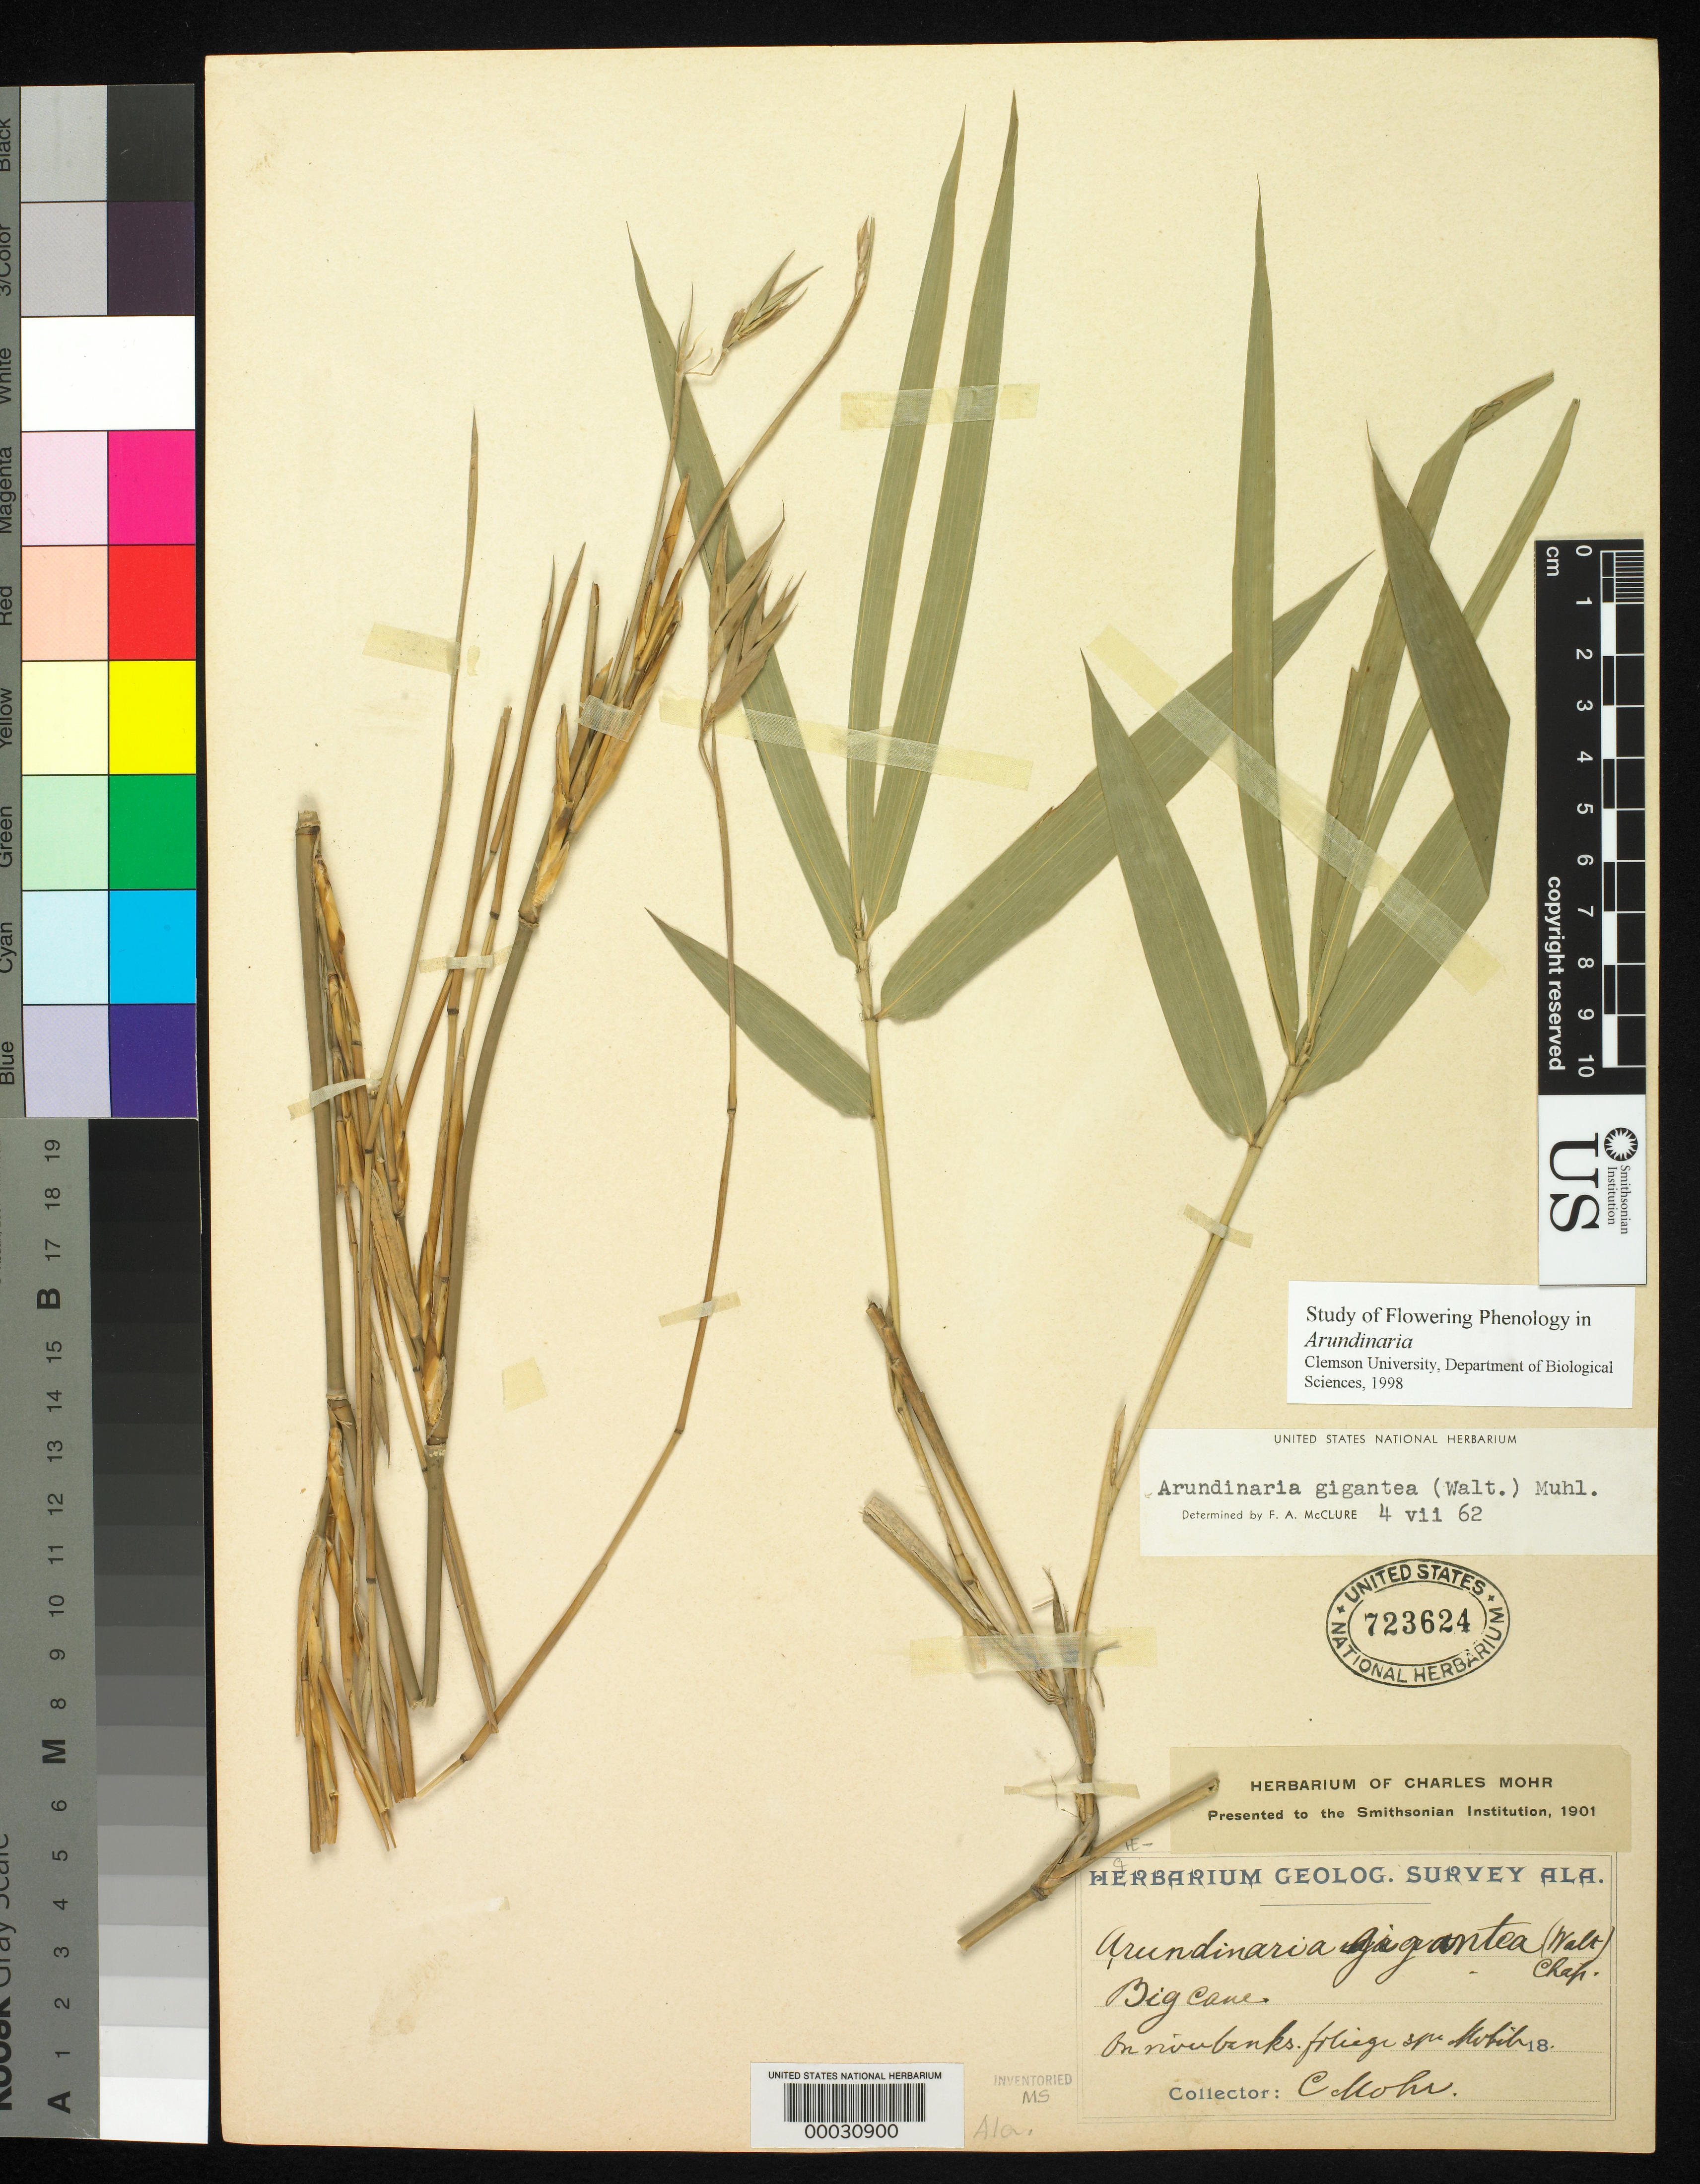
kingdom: Plantae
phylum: Tracheophyta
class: Liliopsida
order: Poales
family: Poaceae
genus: Arundinaria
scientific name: Arundinaria gigantea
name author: (Walter) Muhl.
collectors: C. T. Mohr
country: United States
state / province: Alabama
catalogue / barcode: US 723624